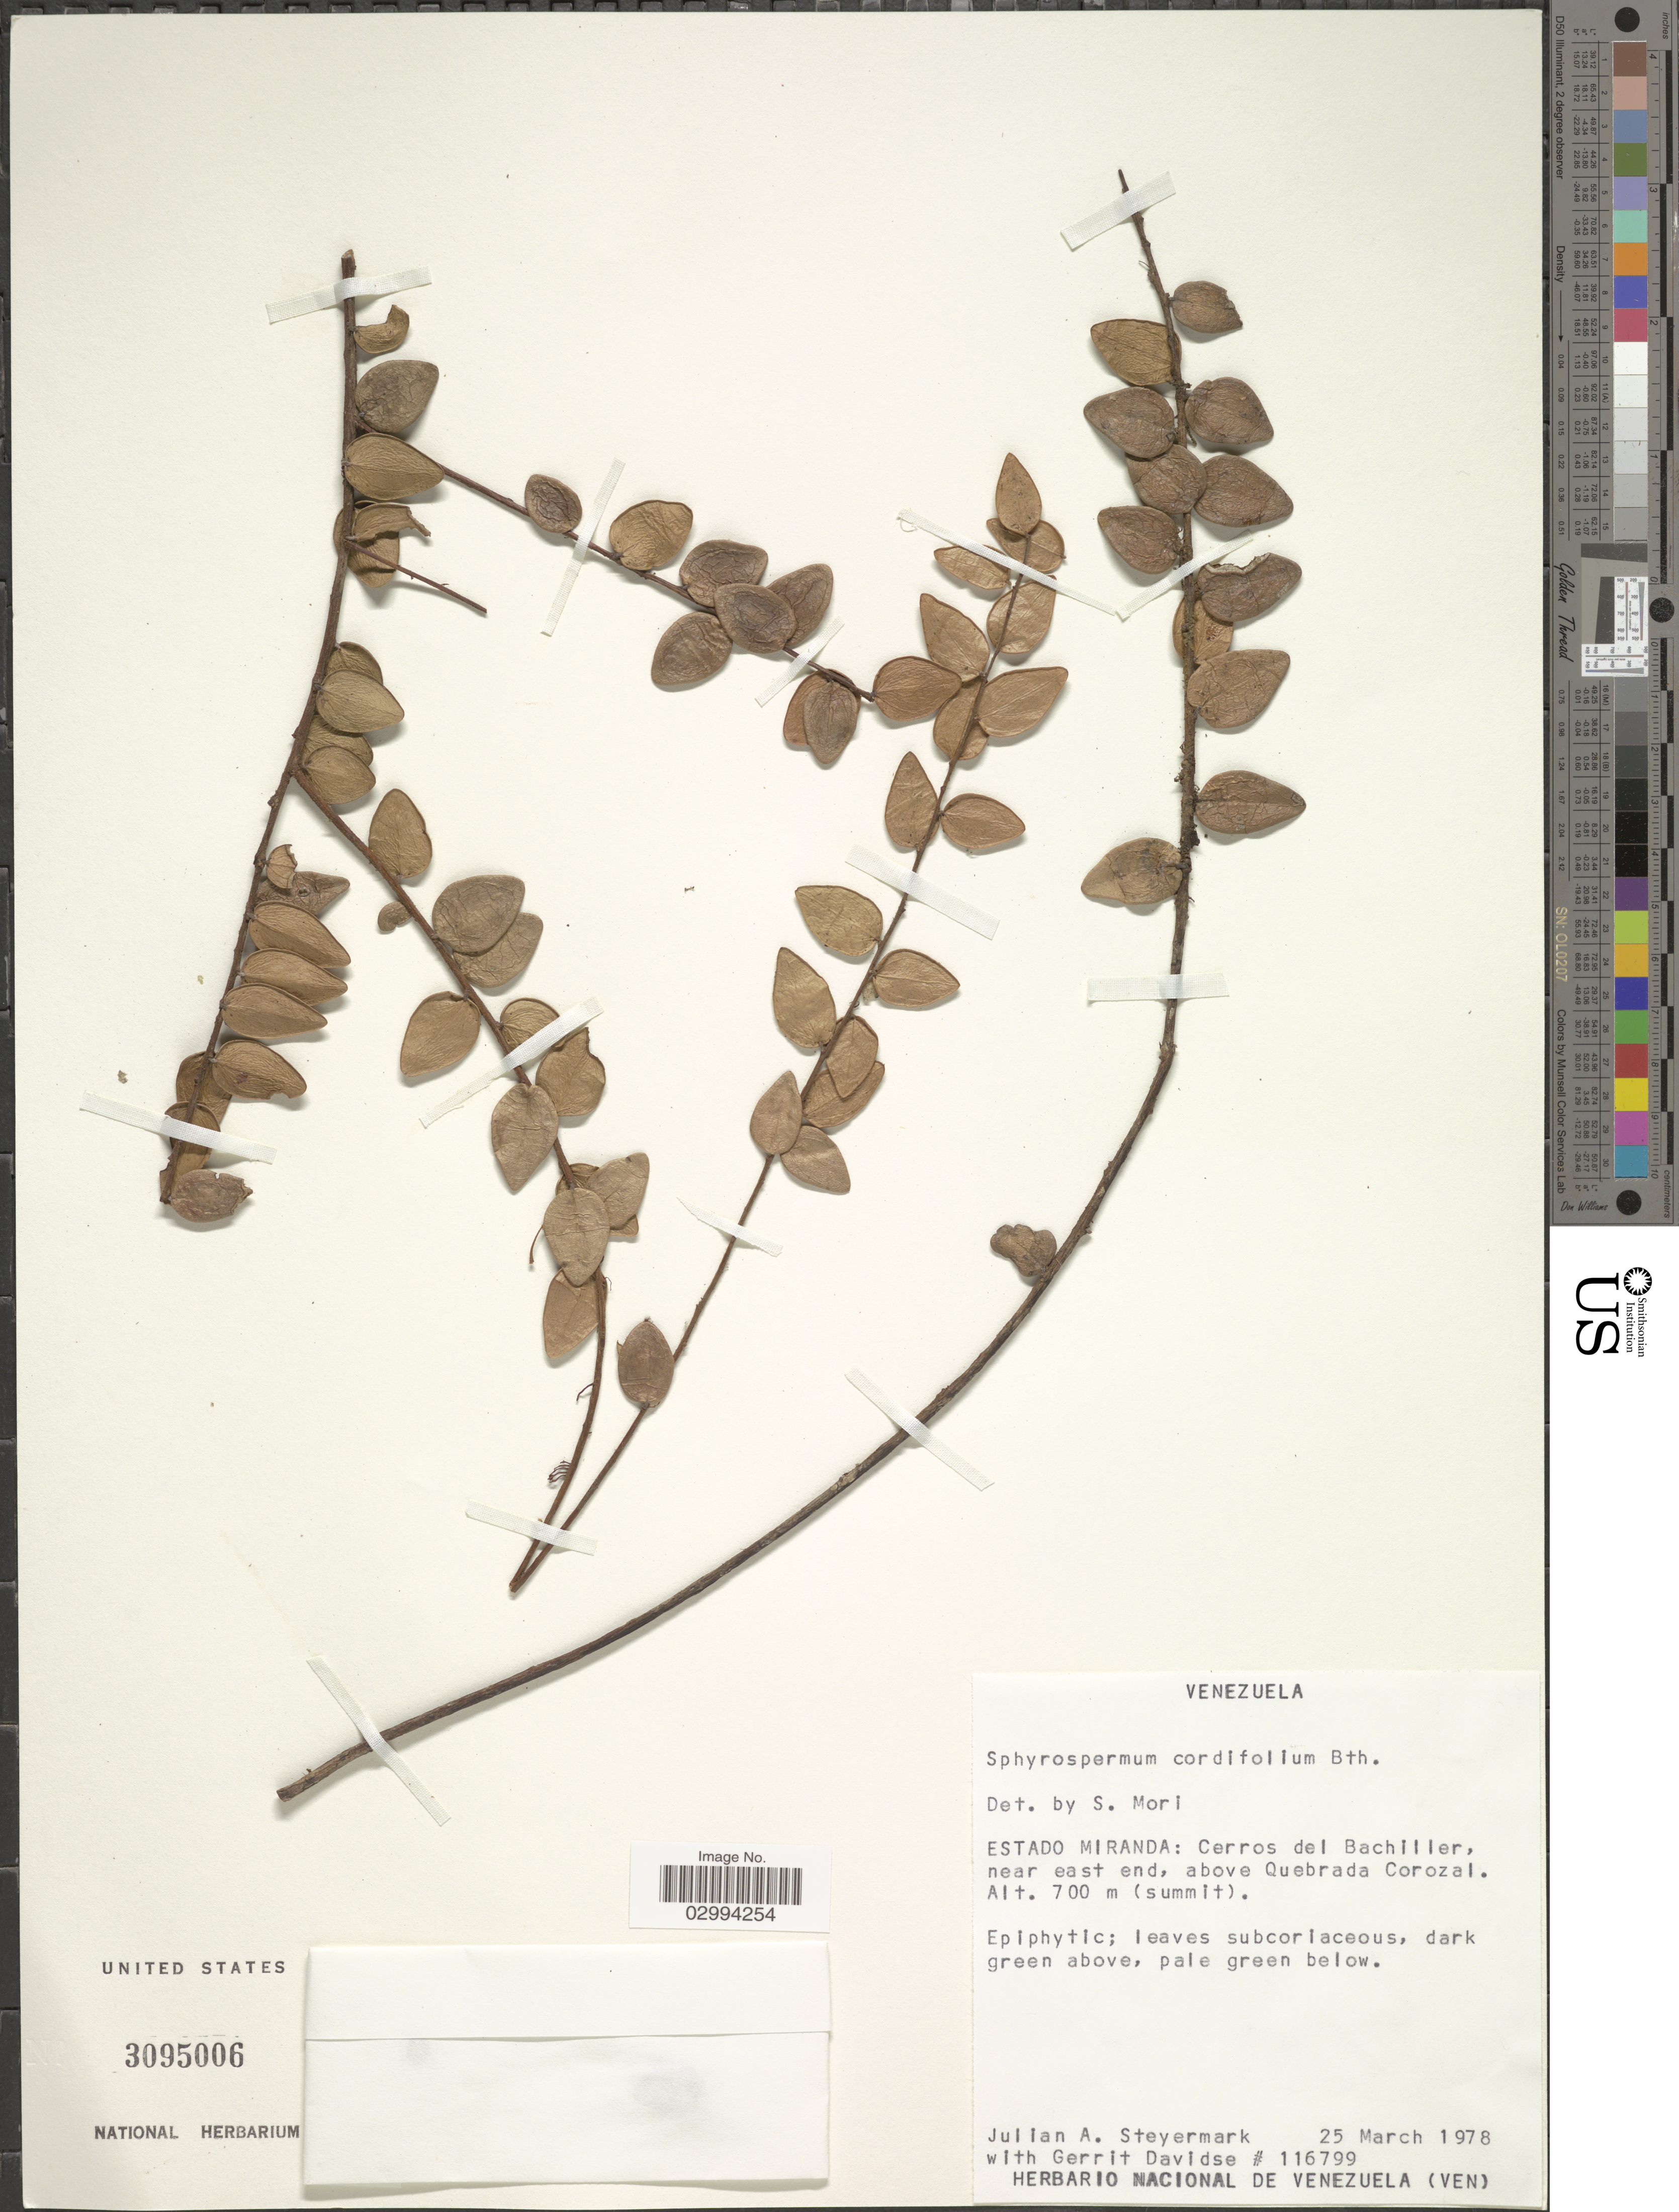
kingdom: Plantae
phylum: Tracheophyta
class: Magnoliopsida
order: Ericales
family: Ericaceae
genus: Sphyrospermum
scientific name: Sphyrospermum cordifolium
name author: Benth.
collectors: J. Steyermark & G. Davidse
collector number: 116799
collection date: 1978-03-25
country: Venezuela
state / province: Miranda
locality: Cerros del Bachiller, near east end, above Quebrada Corozal.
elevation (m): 700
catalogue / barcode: US 3095006